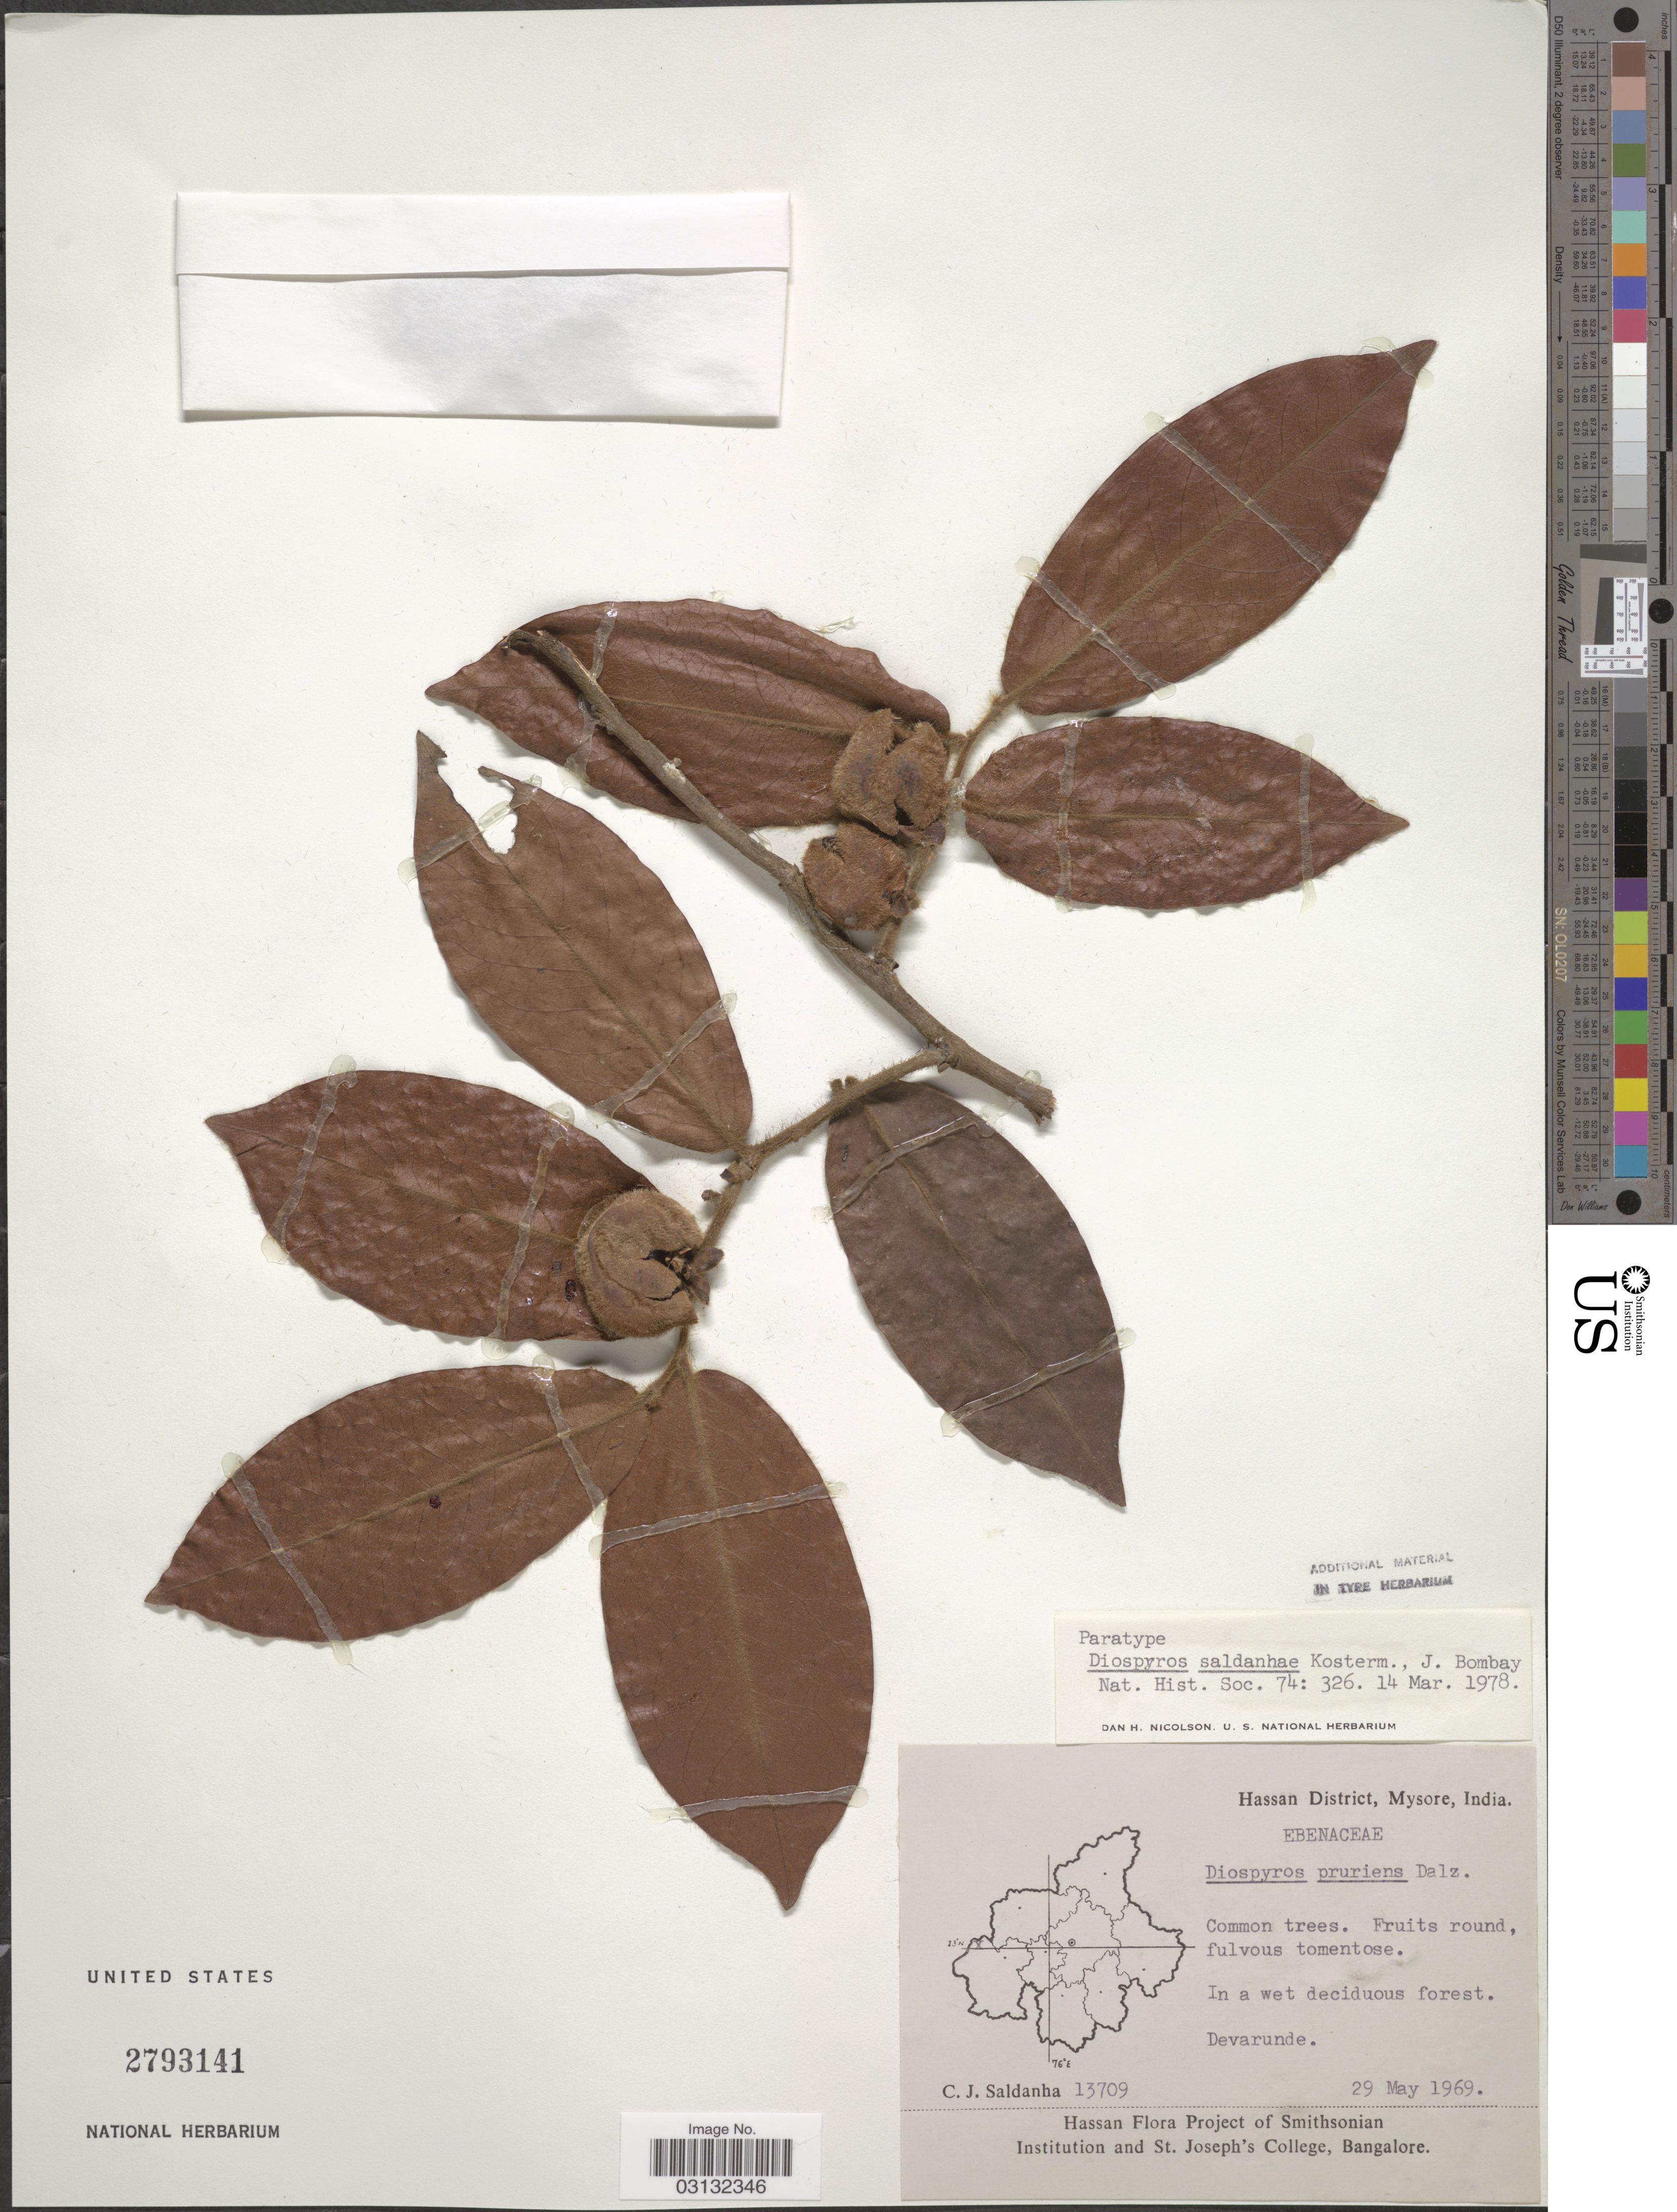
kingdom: Plantae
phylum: Tracheophyta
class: Magnoliopsida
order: Ericales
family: Ebenaceae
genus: Diospyros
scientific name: Diospyros saldanhae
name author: Kosterm.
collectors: C. J. Saldanha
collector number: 13709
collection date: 1969-05-29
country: India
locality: Hassan District, Mysore. Devarunde.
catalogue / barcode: US 2793141